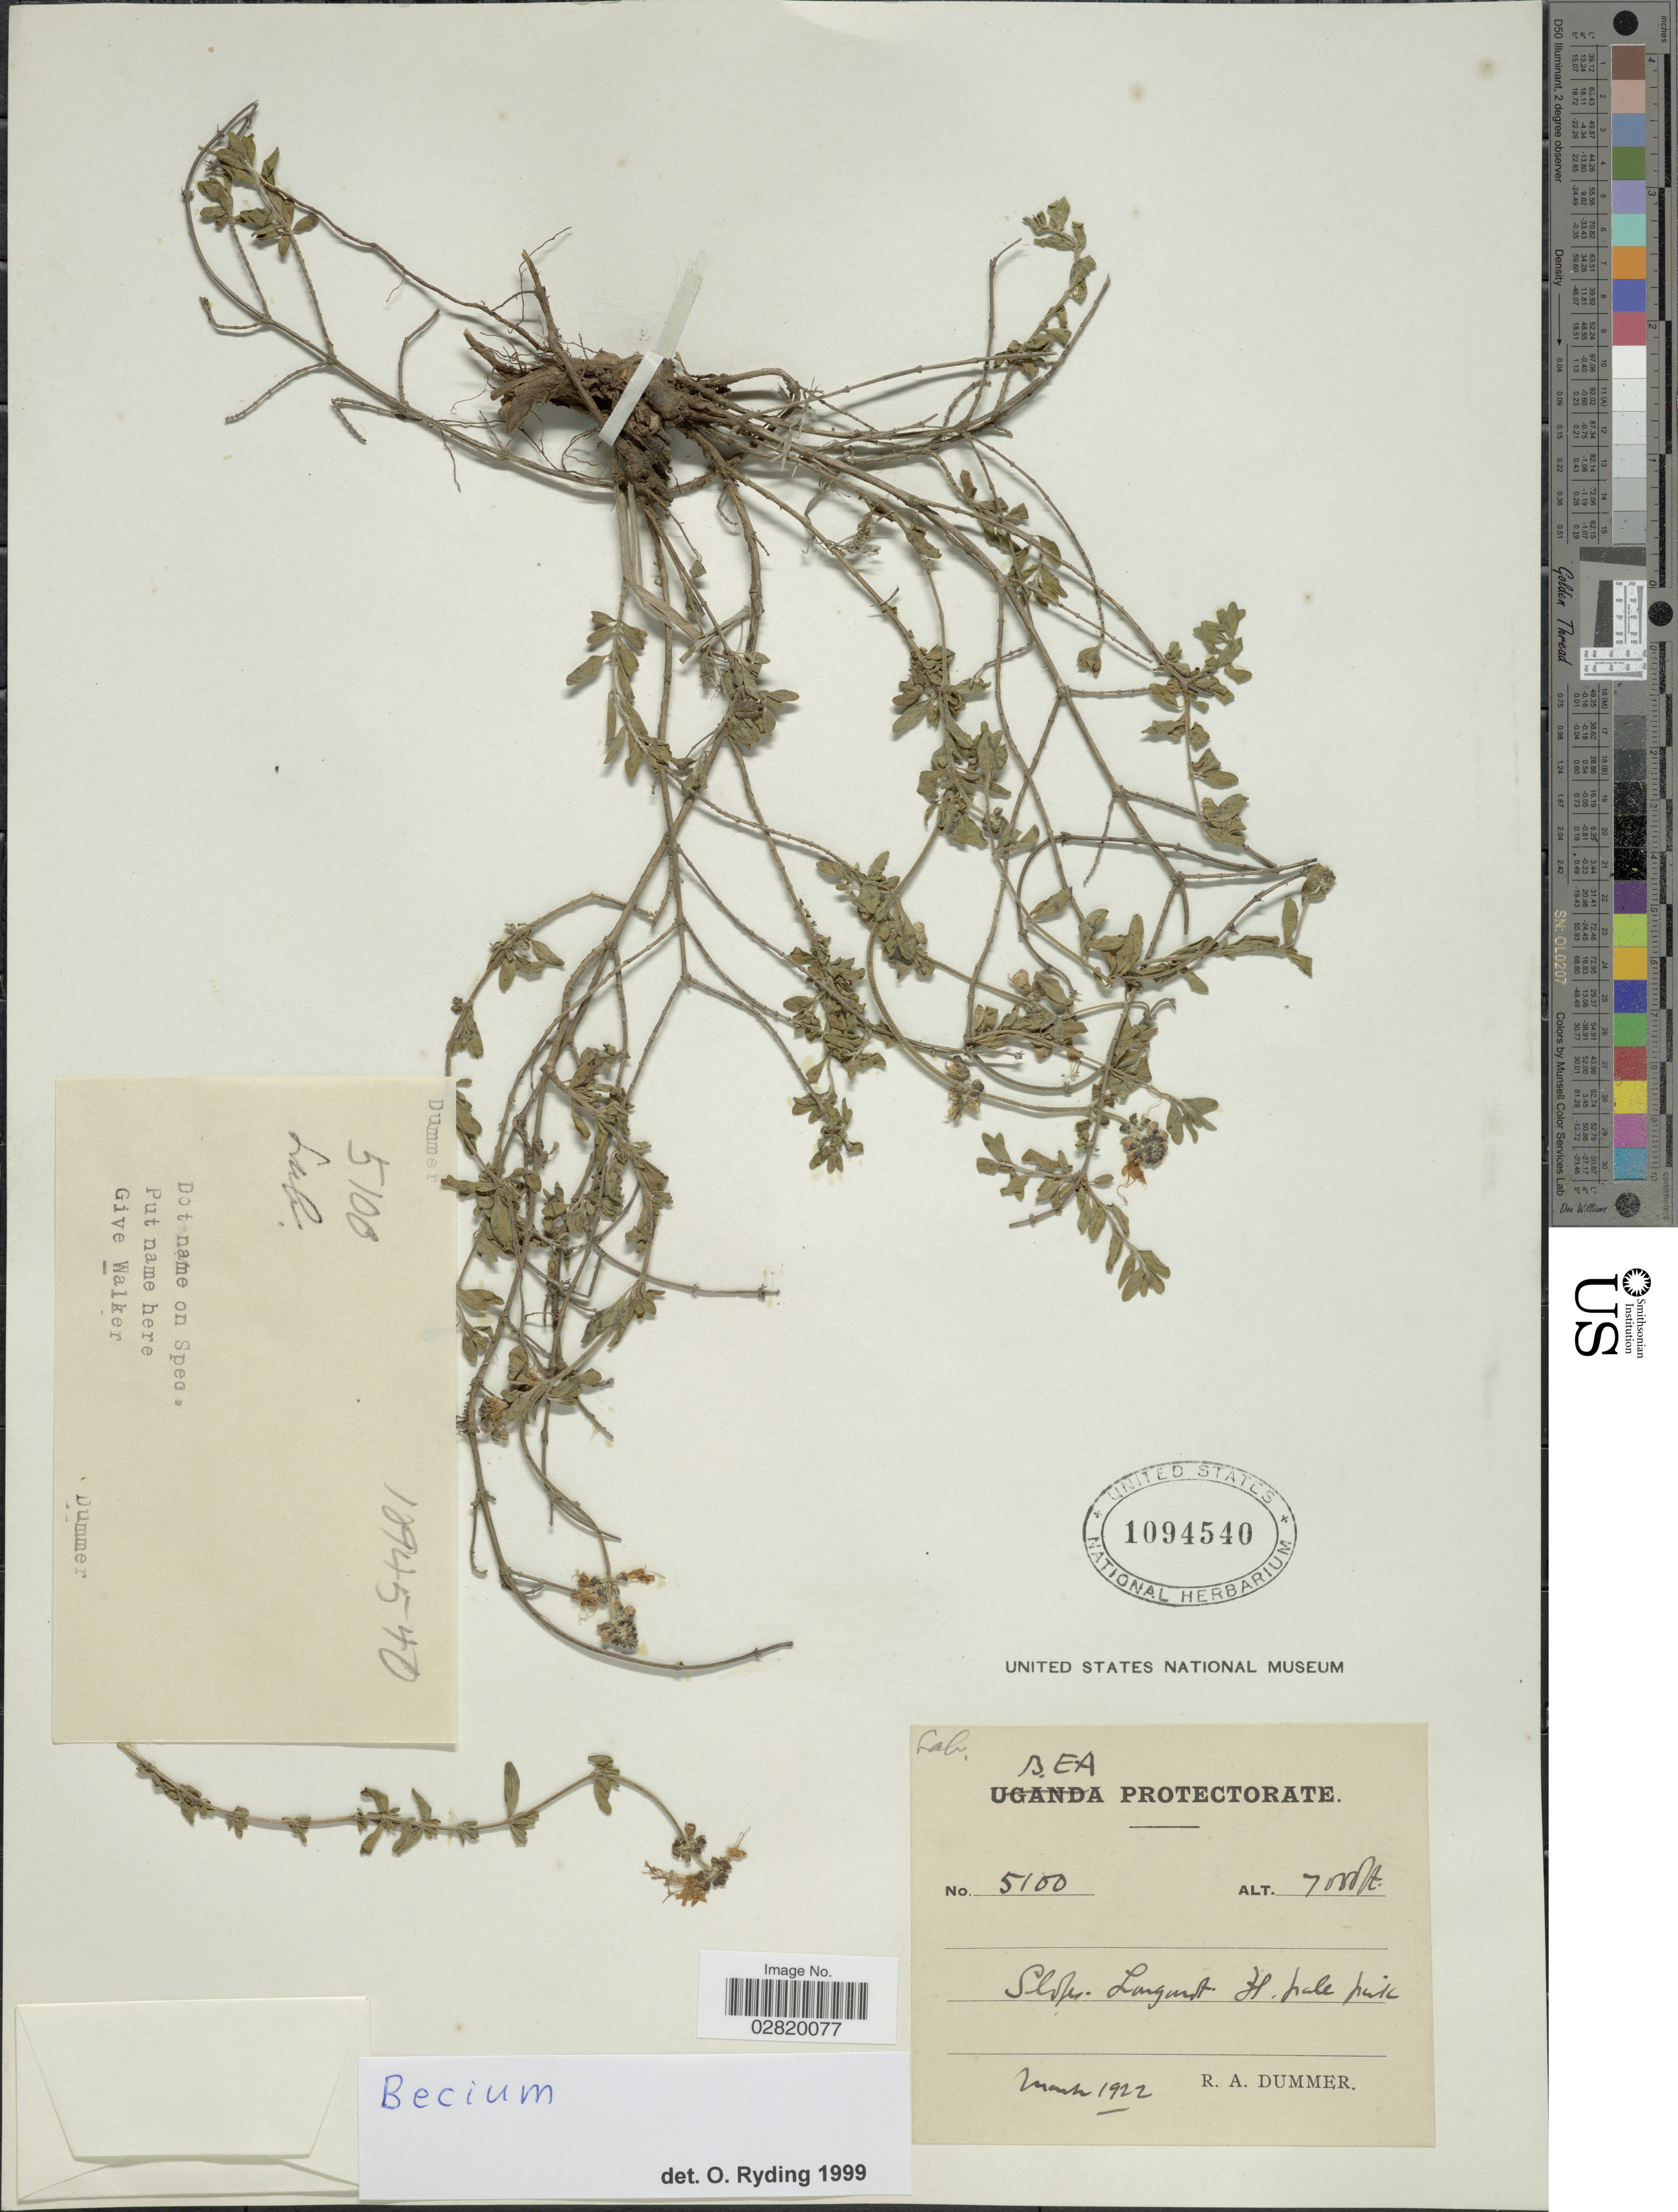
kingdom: Plantae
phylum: Tracheophyta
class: Magnoliopsida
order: Lamiales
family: Lamiaceae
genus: Becium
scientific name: Becium sp.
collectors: R. Dümmer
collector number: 5100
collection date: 1922-03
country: Kenya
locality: B.E.A. Protectorate, Slopes Longonot.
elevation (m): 2134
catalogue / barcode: US 1094540